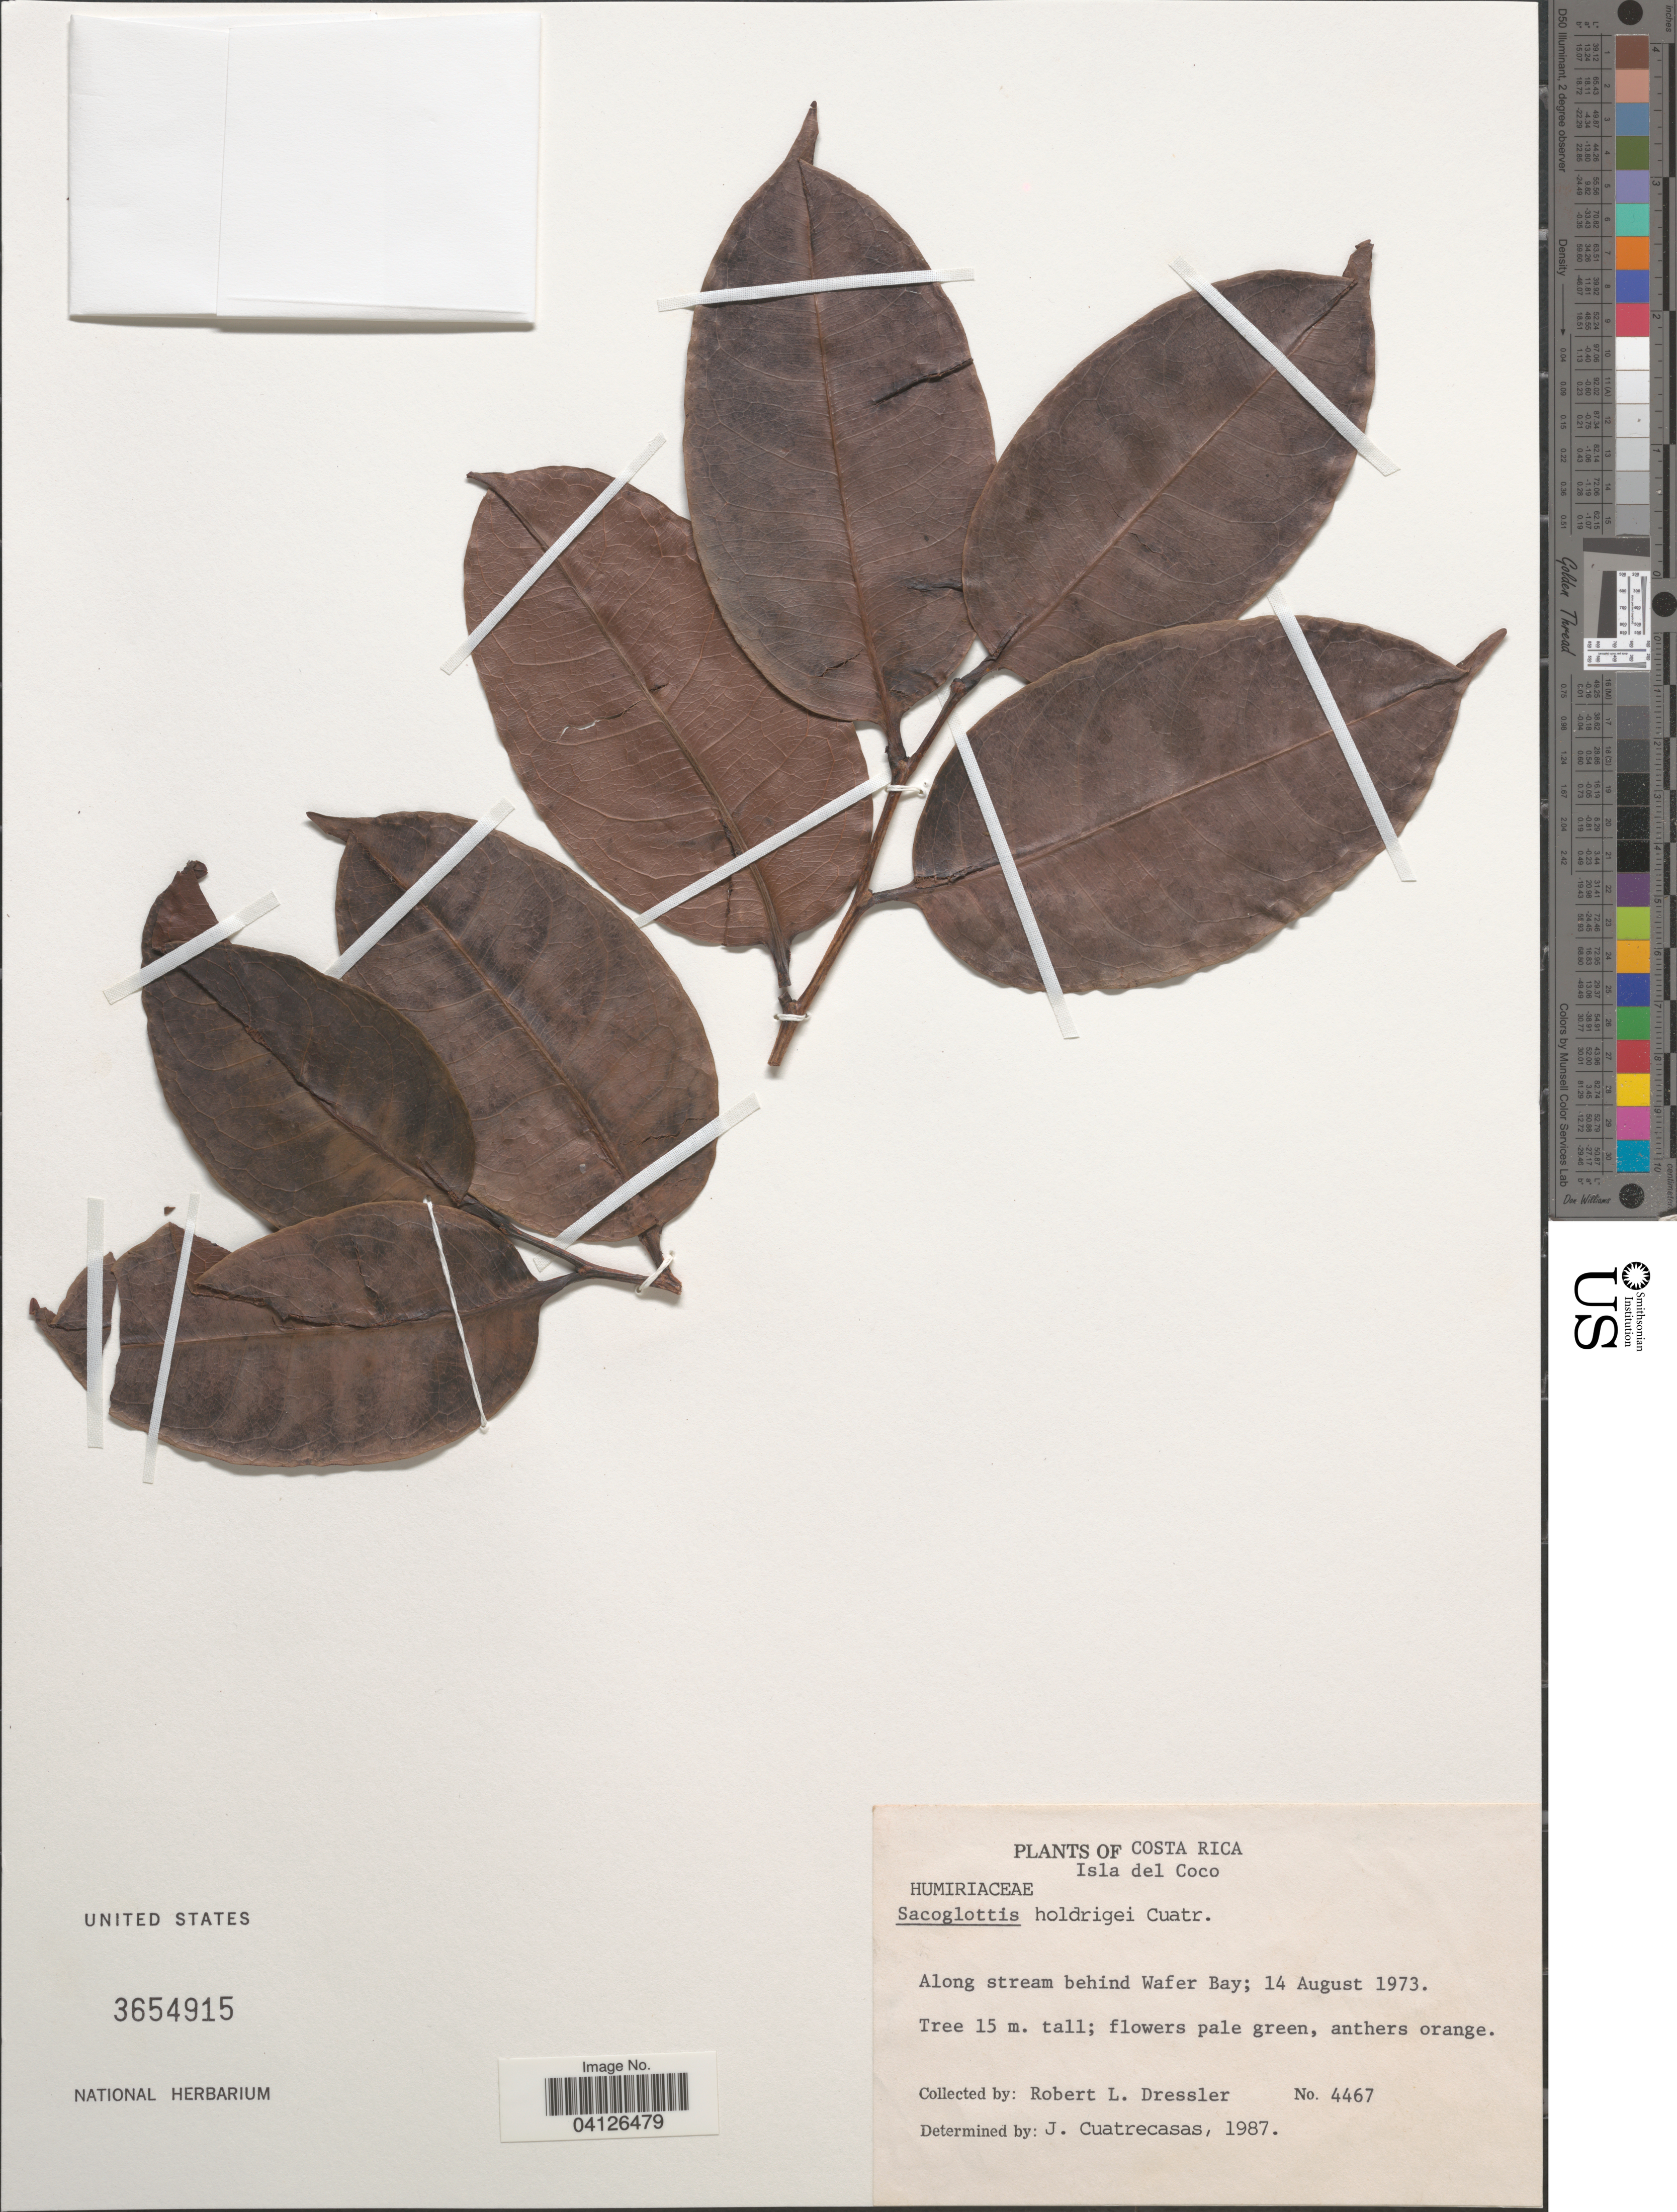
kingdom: Plantae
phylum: Tracheophyta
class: Magnoliopsida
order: Malpighiales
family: Humiriaceae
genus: Sacoglottis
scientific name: Sacoglottis holdridgei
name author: Cuatrec.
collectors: R. Dressler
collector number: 4467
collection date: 1973-08-14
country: Costa Rica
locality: Isla del Coco. Along stream behind Wafer Bay.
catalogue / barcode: US 3654915